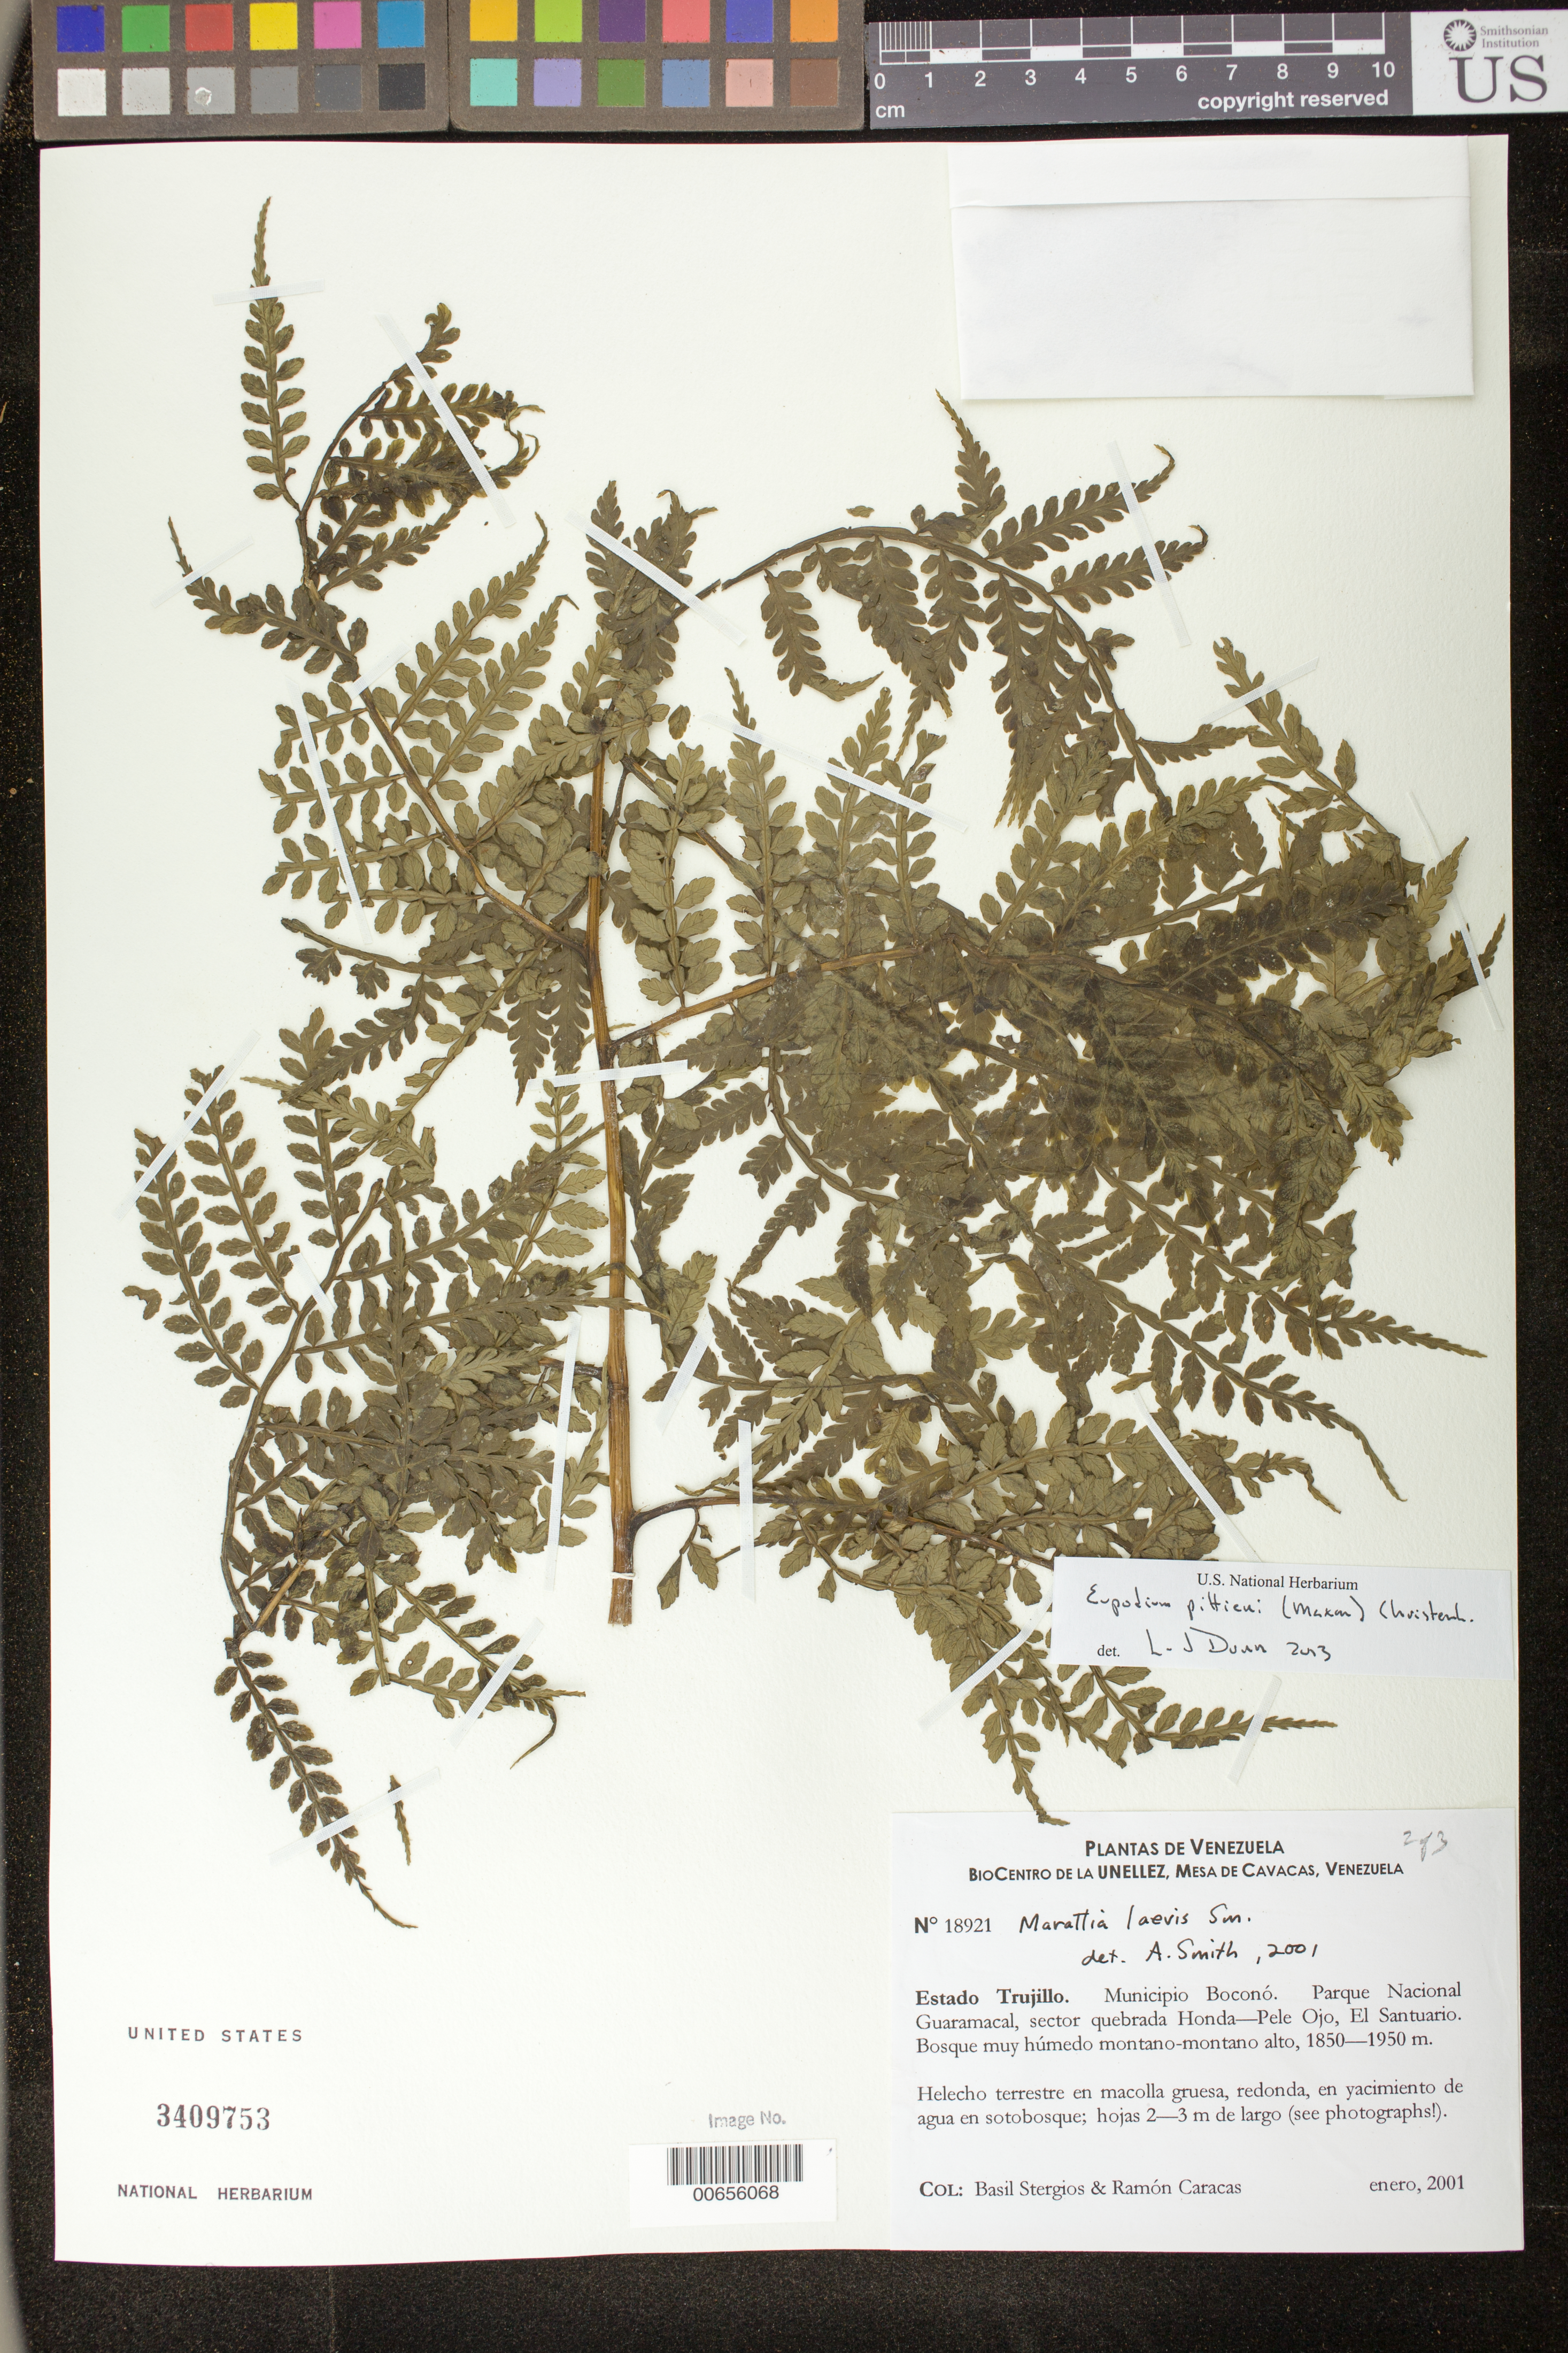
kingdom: Plantae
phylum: Tracheophyta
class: Polypodiopsida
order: Marattiales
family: Marattiaceae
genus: Eupodium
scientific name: Eupodium pittieri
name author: (Maxon) Christenh.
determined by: Dorr, L. J., (BOT), Smithsonian Institution - National Museum of Natural History (UNITED STATES)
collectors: B. G. Stergios & R. Caracas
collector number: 18921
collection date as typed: Jan 2001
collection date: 2001-01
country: Venezuela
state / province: Trujillo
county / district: Boconó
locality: Parque Nacional Guaramacal, sector quebrada Honda-Pele Ojo, El Santuario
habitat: Bosque muy húmedo montano-montano alto.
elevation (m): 1850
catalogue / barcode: US 3409753